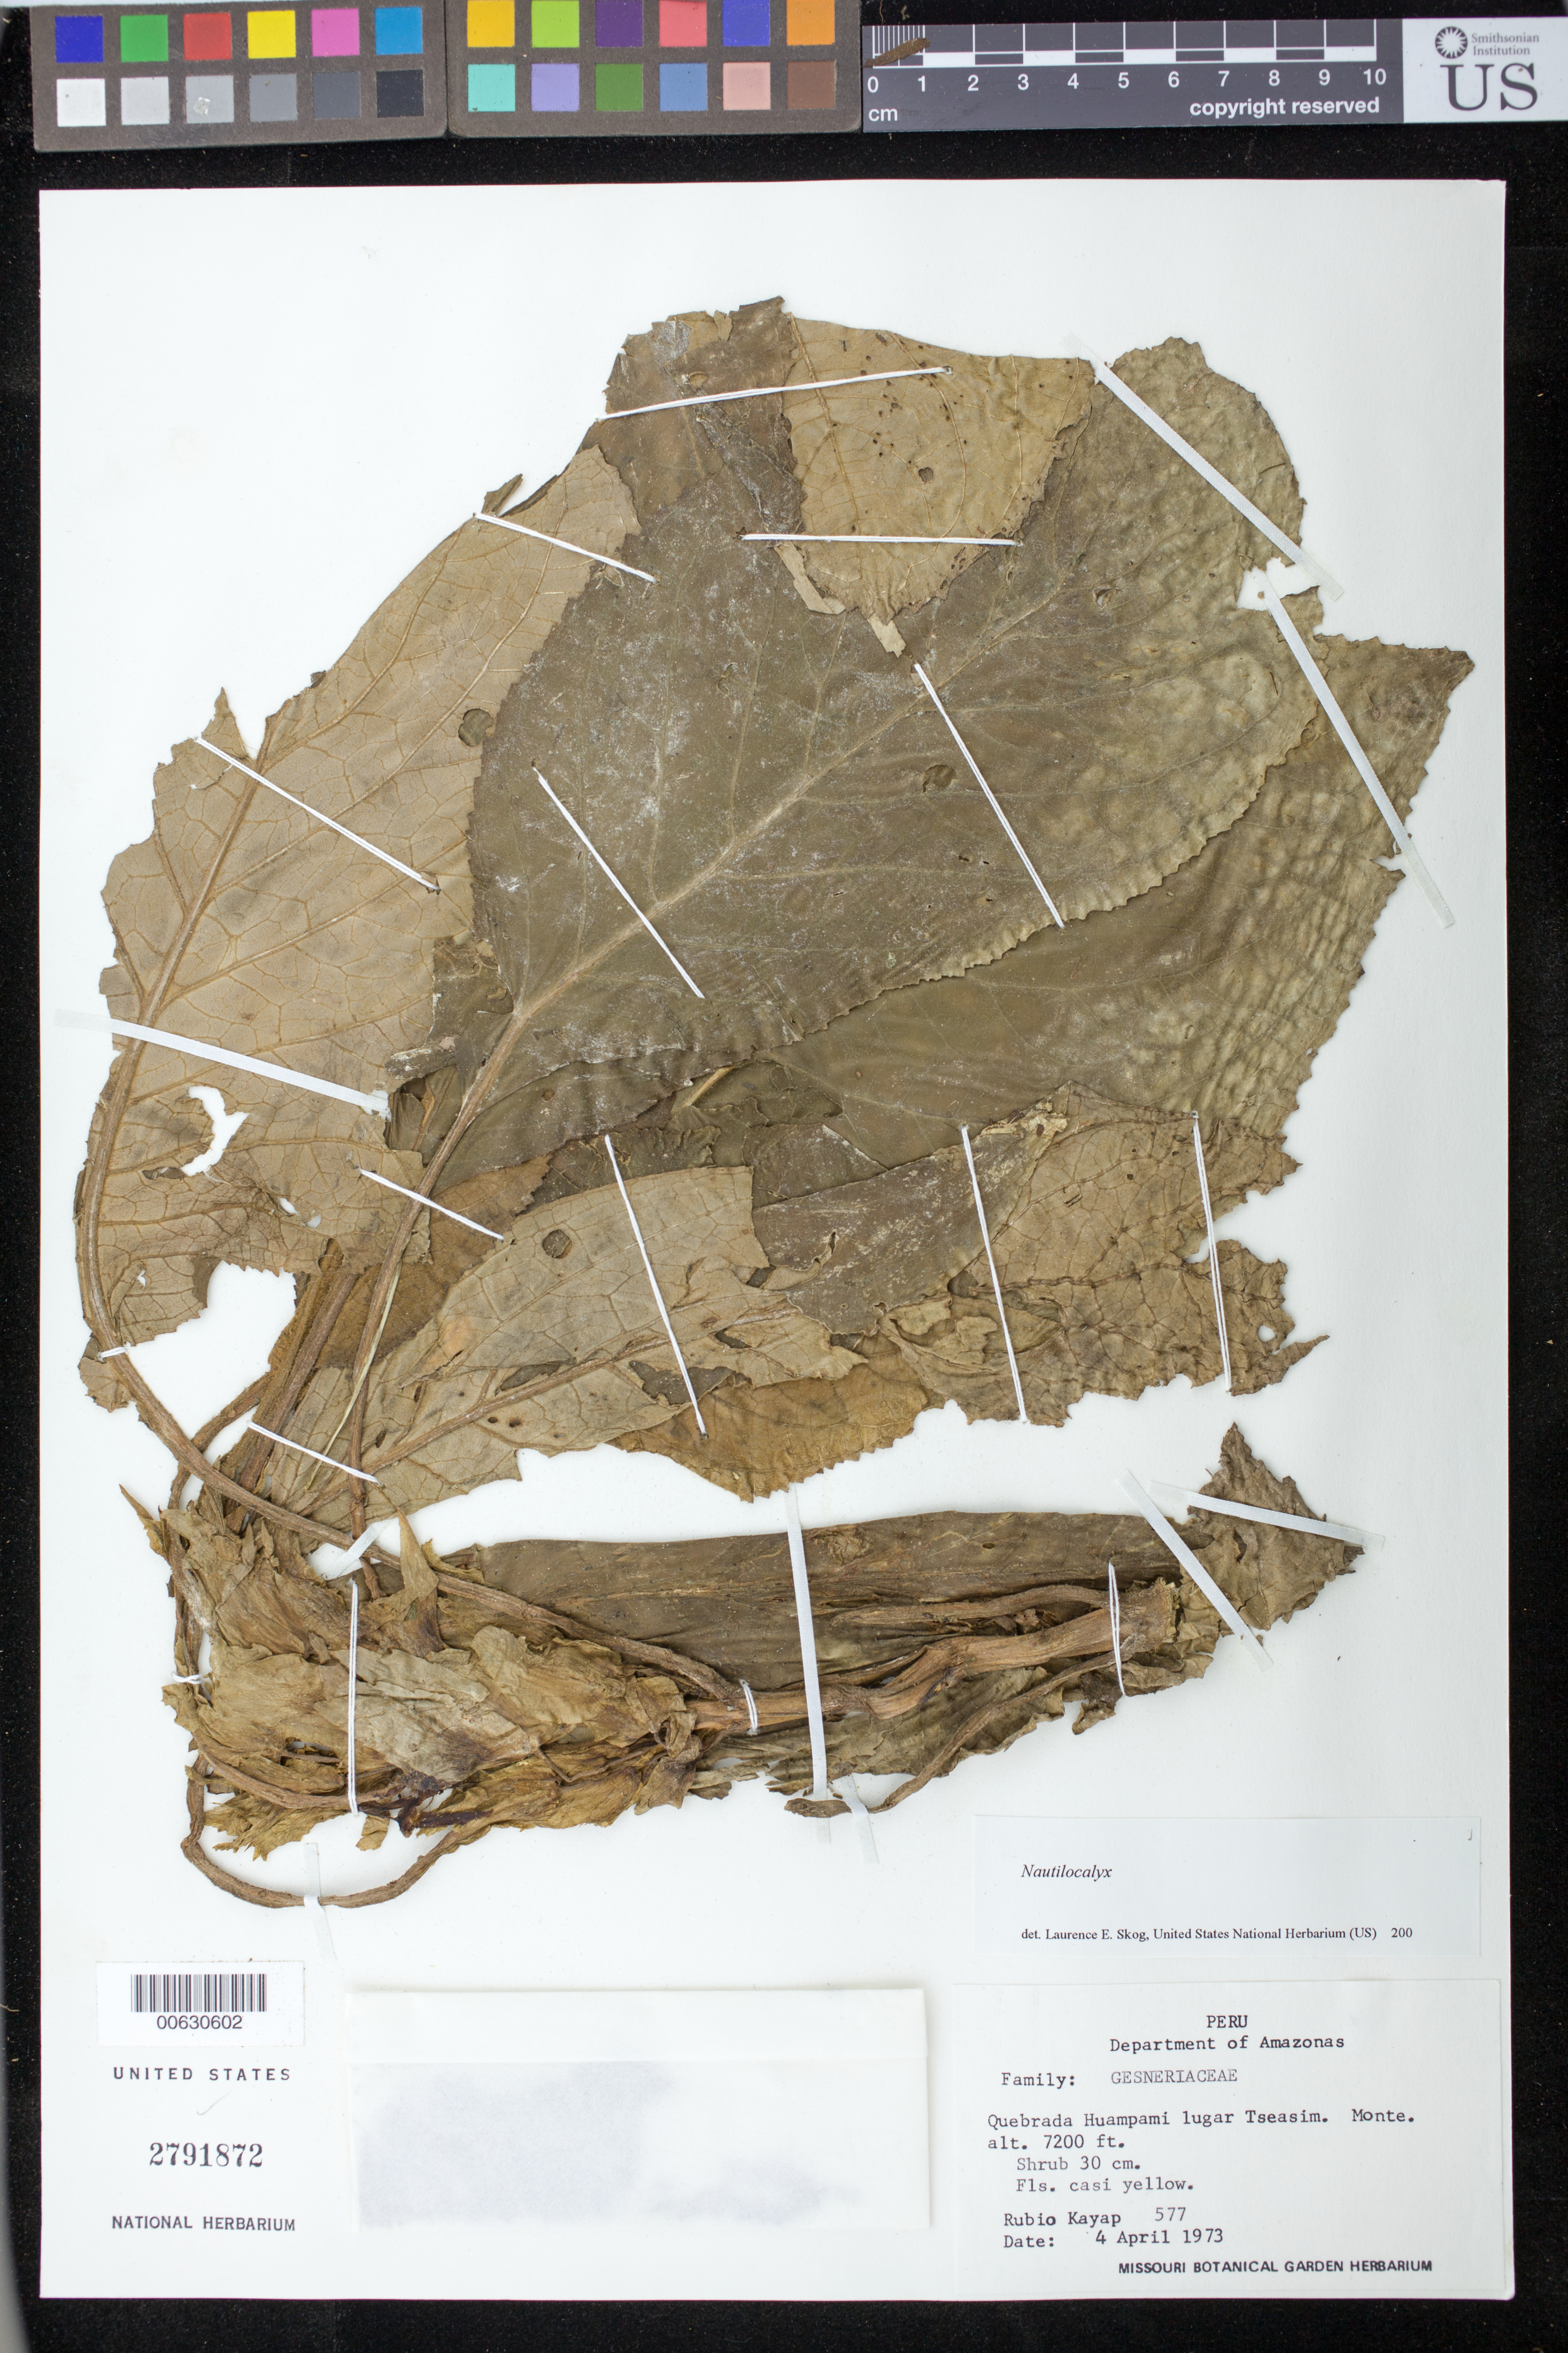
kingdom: Plantae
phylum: Tracheophyta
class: Magnoliopsida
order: Lamiales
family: Gesneriaceae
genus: Nautilocalyx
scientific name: Nautilocalyx sp.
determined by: Skog, Laurence E.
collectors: R. Kayap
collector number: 577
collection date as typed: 04 Apr 1973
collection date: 1973-04-04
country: Peru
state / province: Amazonas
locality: Quebrada Huampami lugar Tseasim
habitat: Monte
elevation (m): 2195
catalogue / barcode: US 2791872